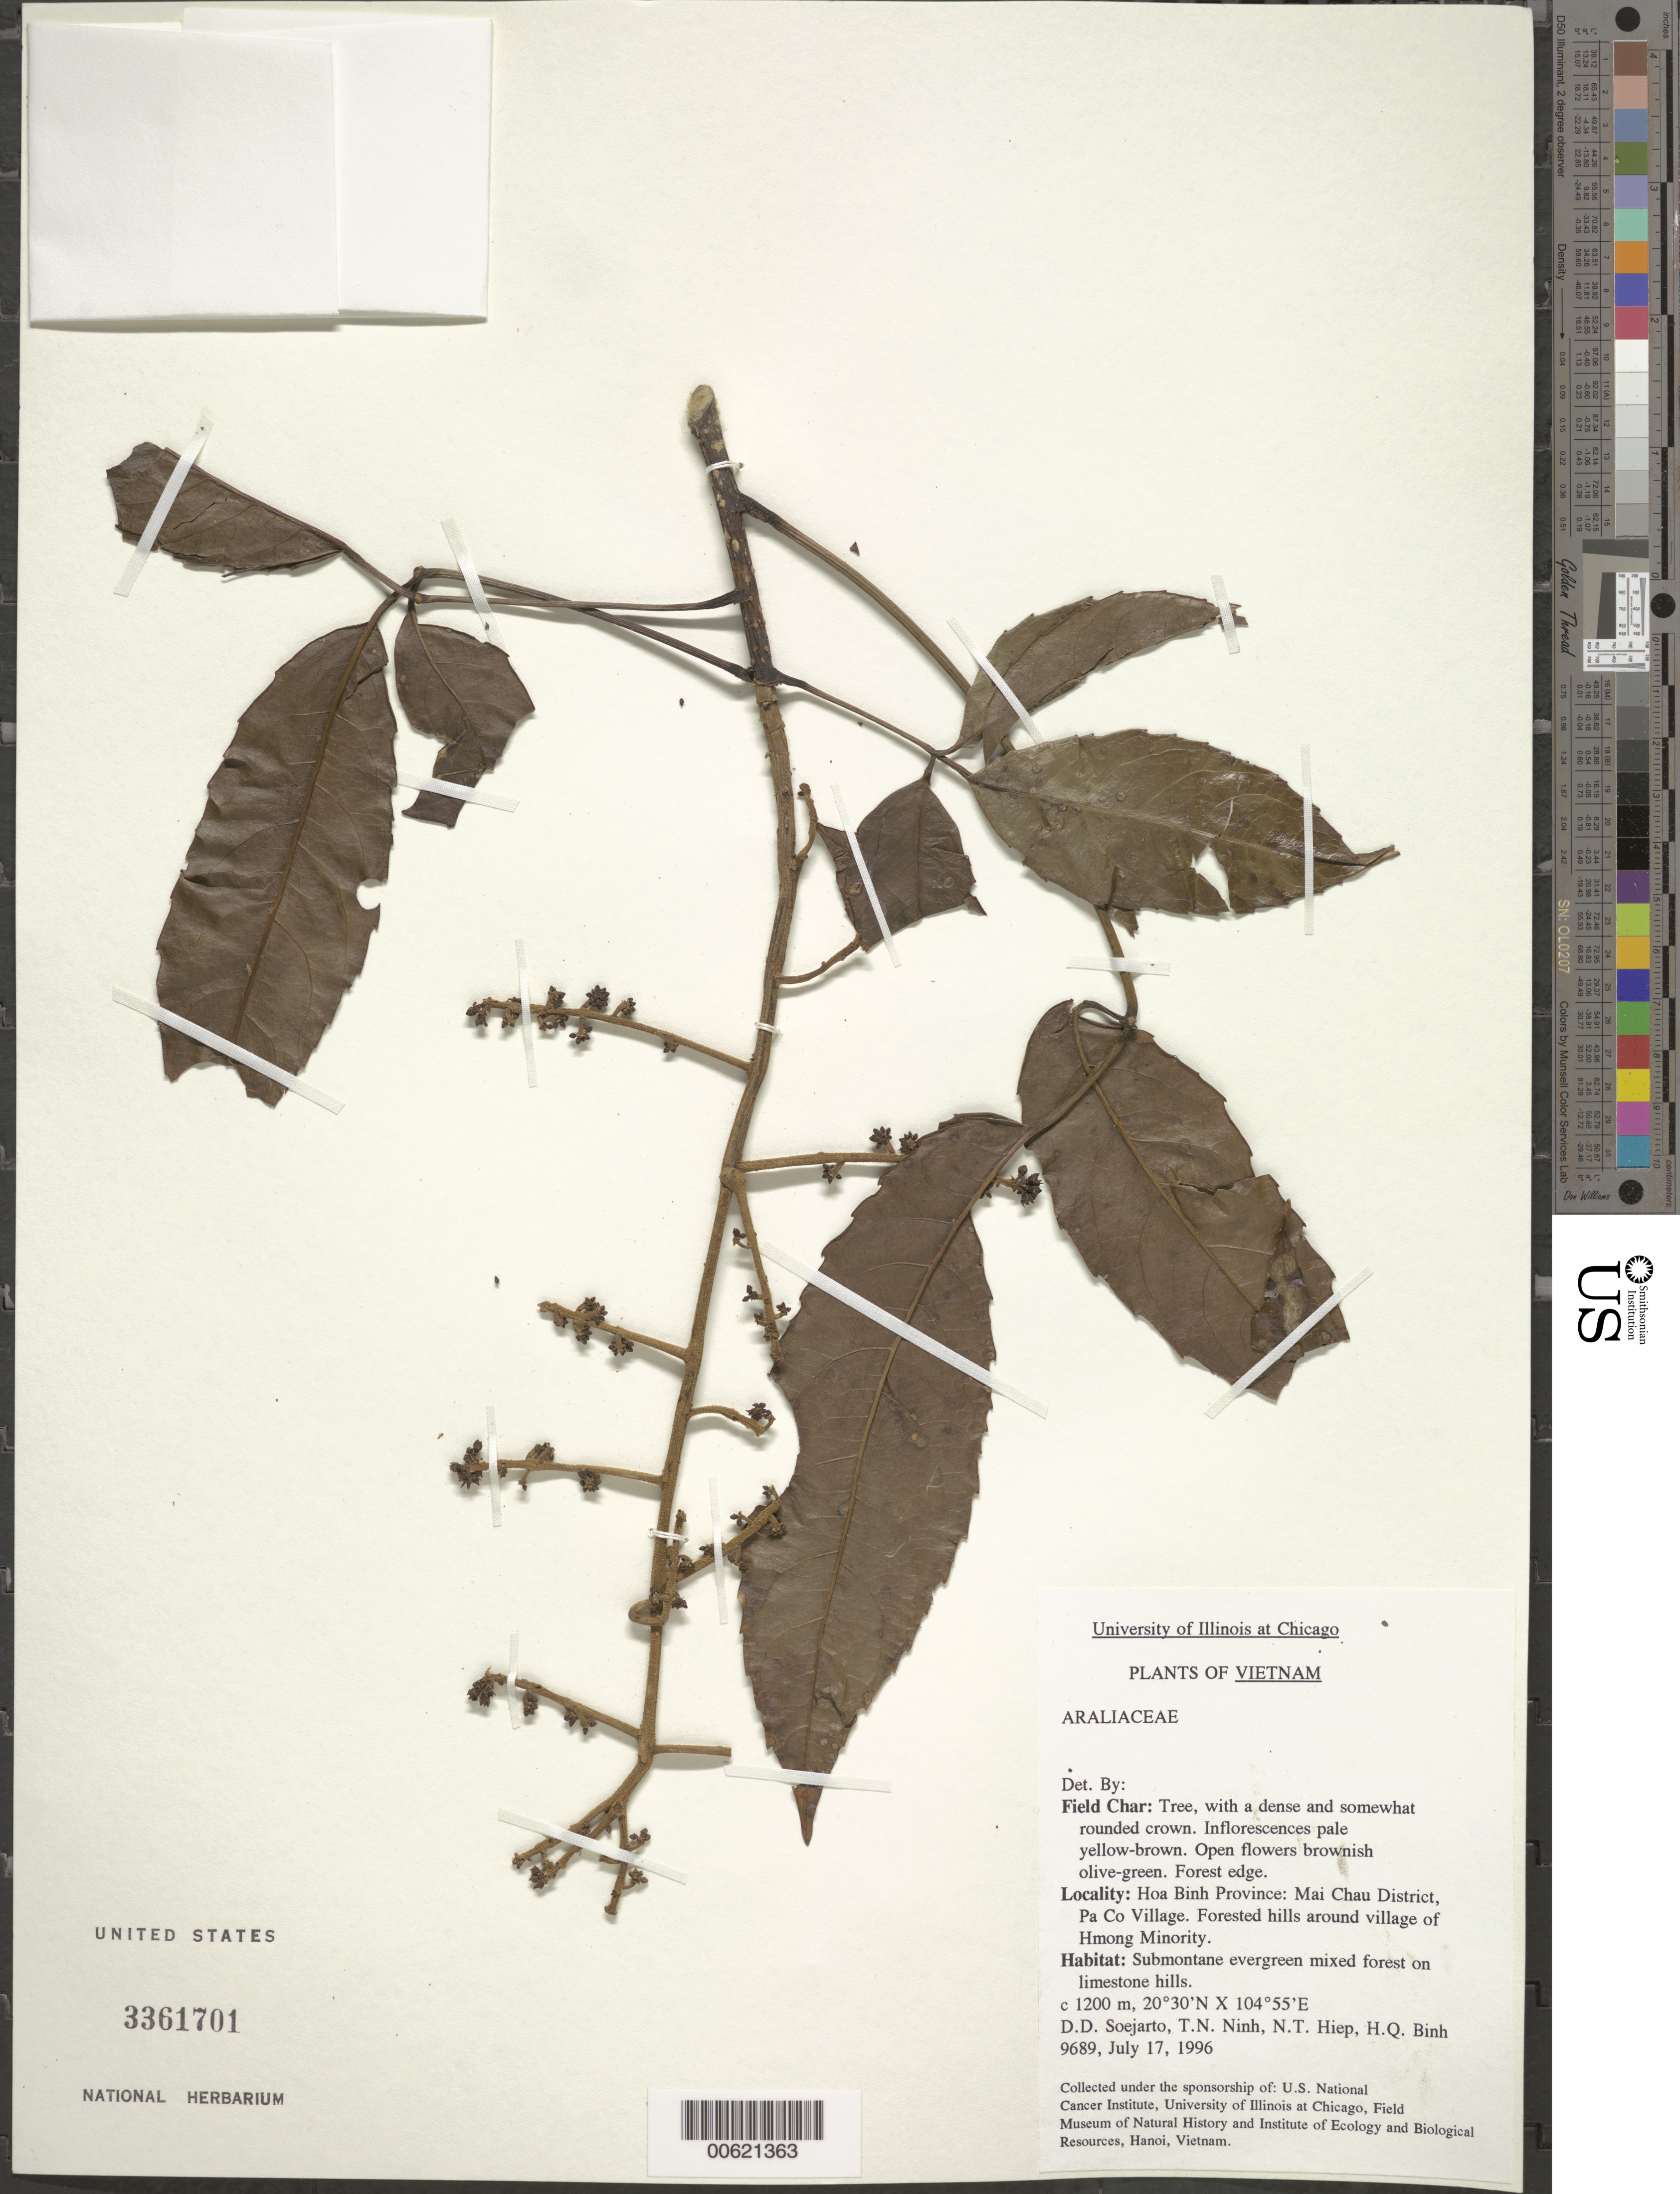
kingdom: Plantae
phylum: Tracheophyta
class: Magnoliopsida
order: Apiales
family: Araliaceae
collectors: T. N. Ninh, N. T. Hiep & H. Q. Binh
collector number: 9689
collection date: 1996-07-17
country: Vietnam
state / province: Hoa Binh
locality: Hoa Binh Province: Mai Chau District, Pa Co Village, Forested hills around village of Hmong Minority.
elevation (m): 1200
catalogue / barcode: US 3361701